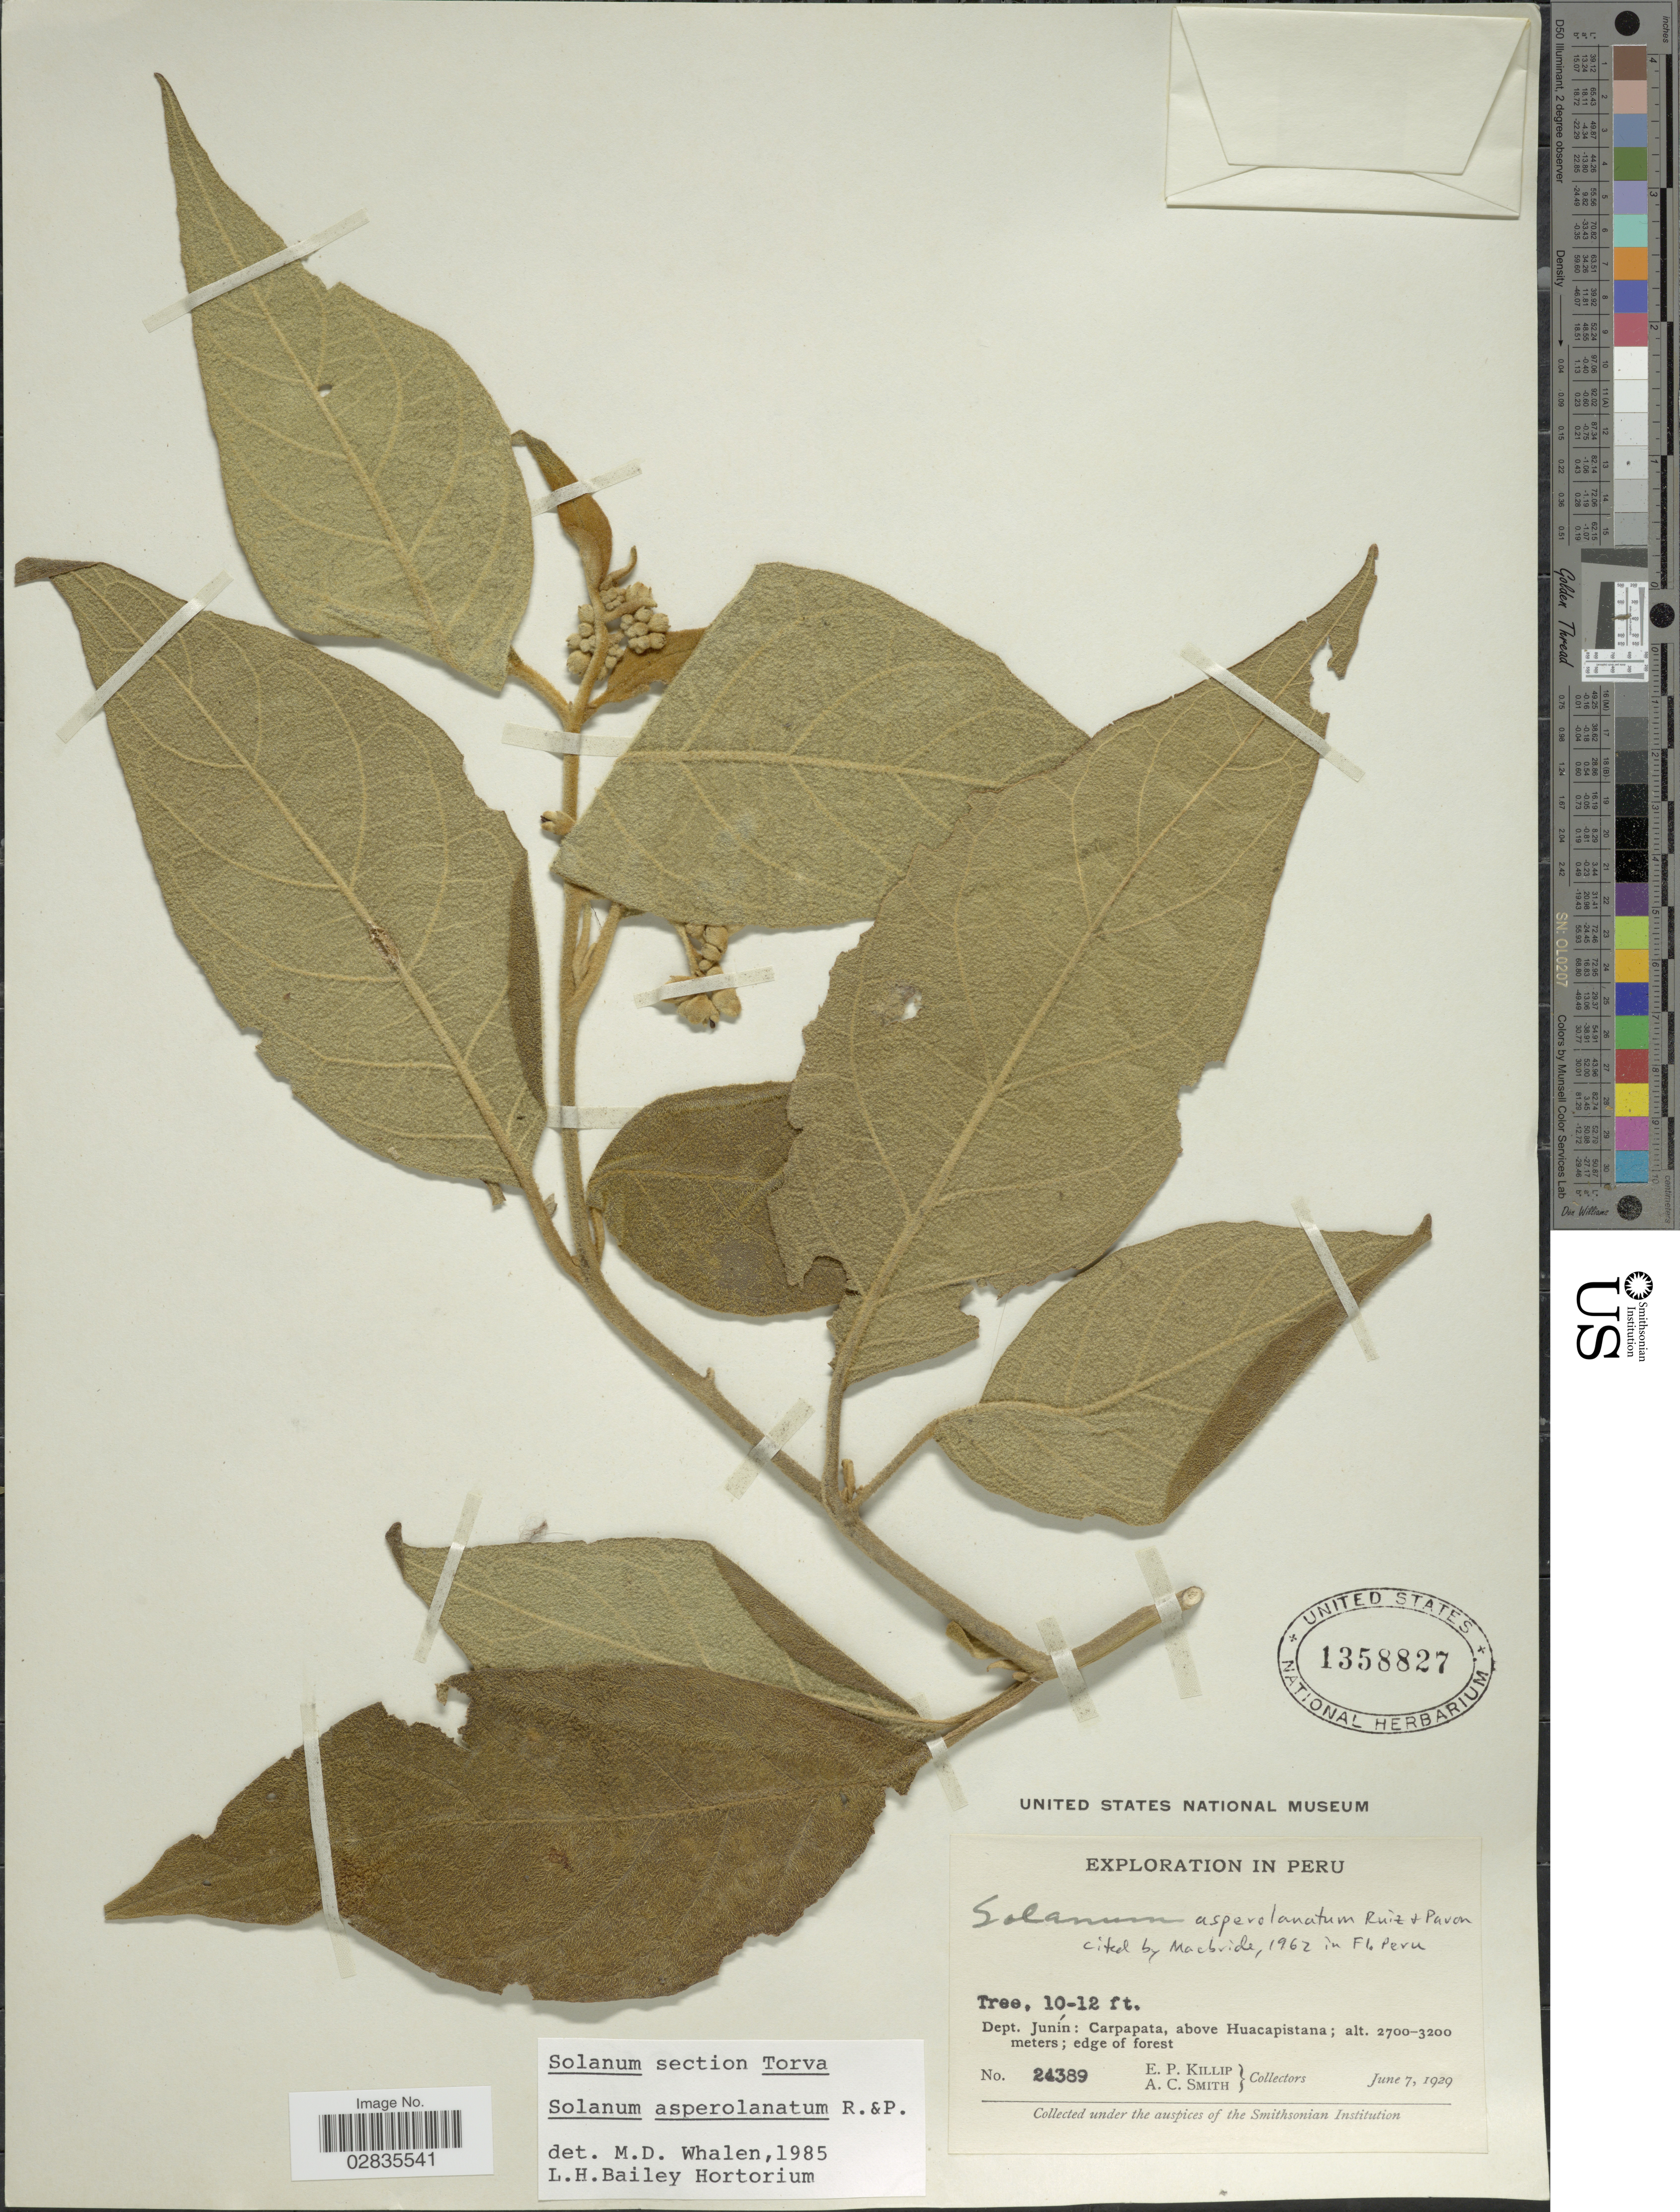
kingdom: Plantae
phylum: Tracheophyta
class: Magnoliopsida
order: Solanales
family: Solanaceae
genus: Solanum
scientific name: Solanum asperolanatum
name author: Ruiz & Pav.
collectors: E. P. Killip & A. C. Smith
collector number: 24389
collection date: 1929-06-07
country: Peru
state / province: Junín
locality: Dept. Junín: Carpapata, above Huacapistana.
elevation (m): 2700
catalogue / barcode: US 1358827